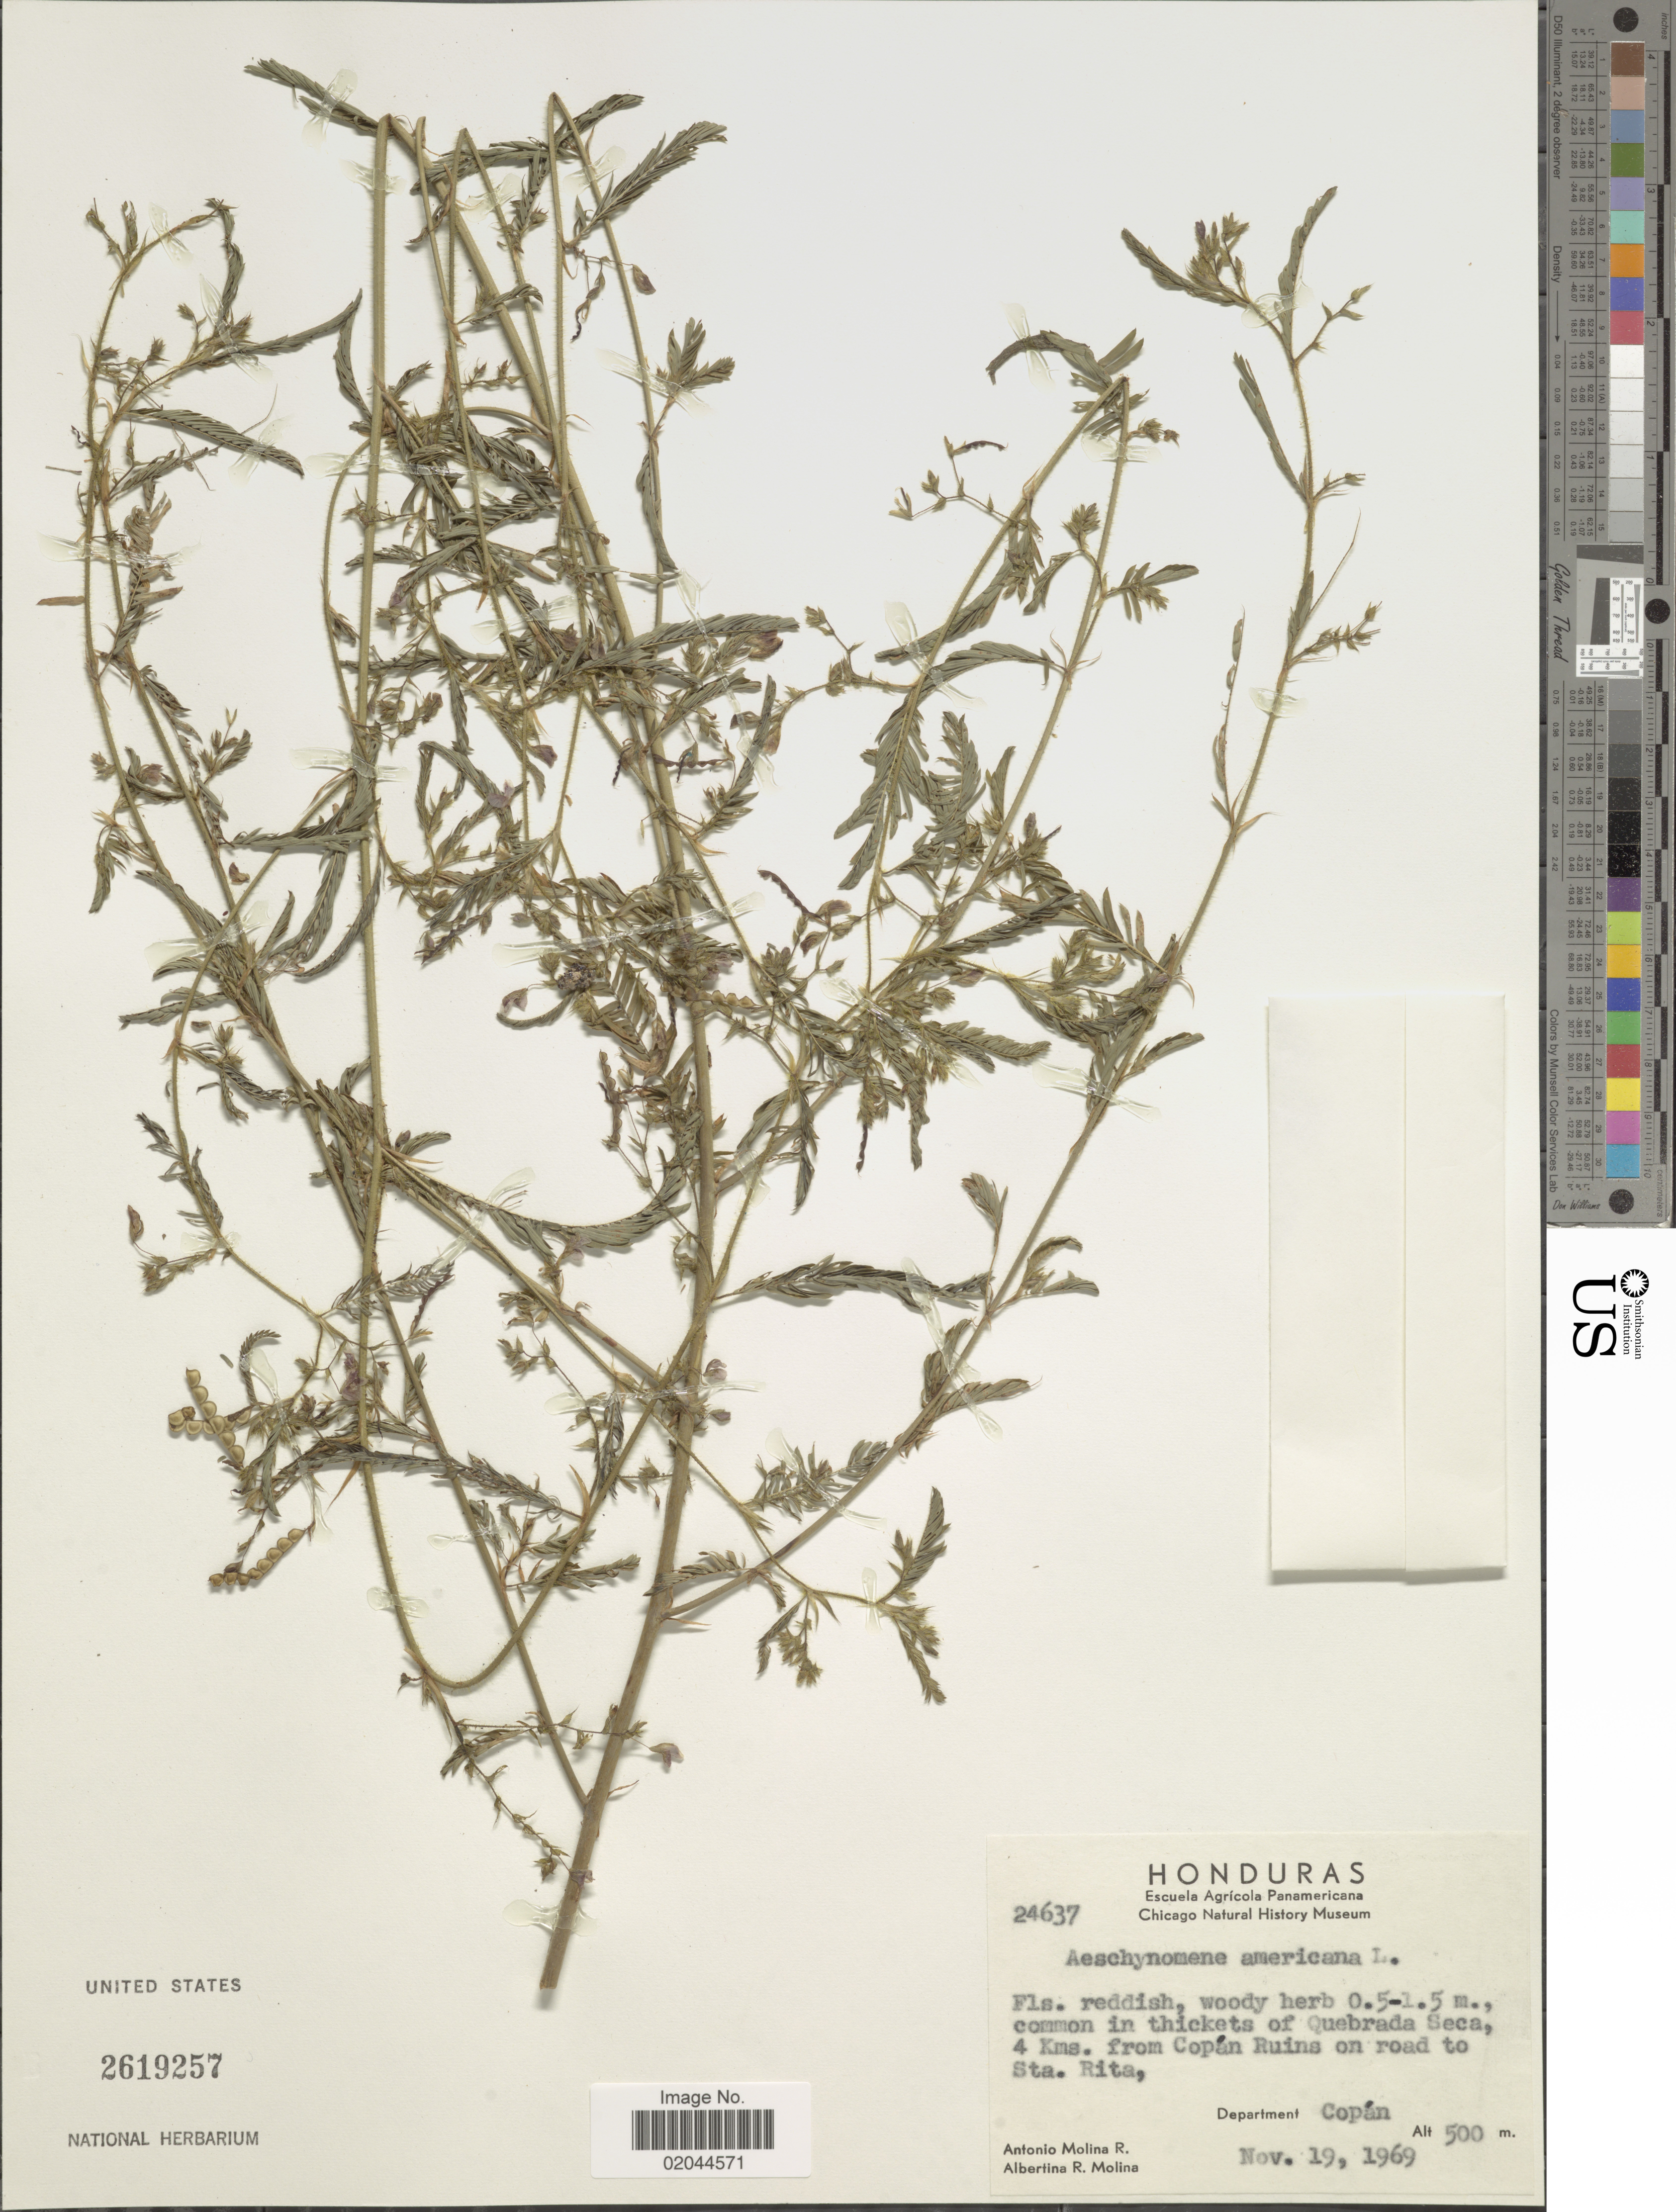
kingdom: Plantae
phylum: Tracheophyta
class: Magnoliopsida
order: Fabales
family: Fabaceae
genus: Aeschynomene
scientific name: Aeschynomene americana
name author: L.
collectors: A. Molina R. & A. R. Molina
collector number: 24637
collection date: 1969-11-19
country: Honduras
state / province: Copán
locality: Common in thickets of Quebrada Seca, 4 kms. from Copan Ruins on road to Sta. Rita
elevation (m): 500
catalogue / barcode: US 2619257